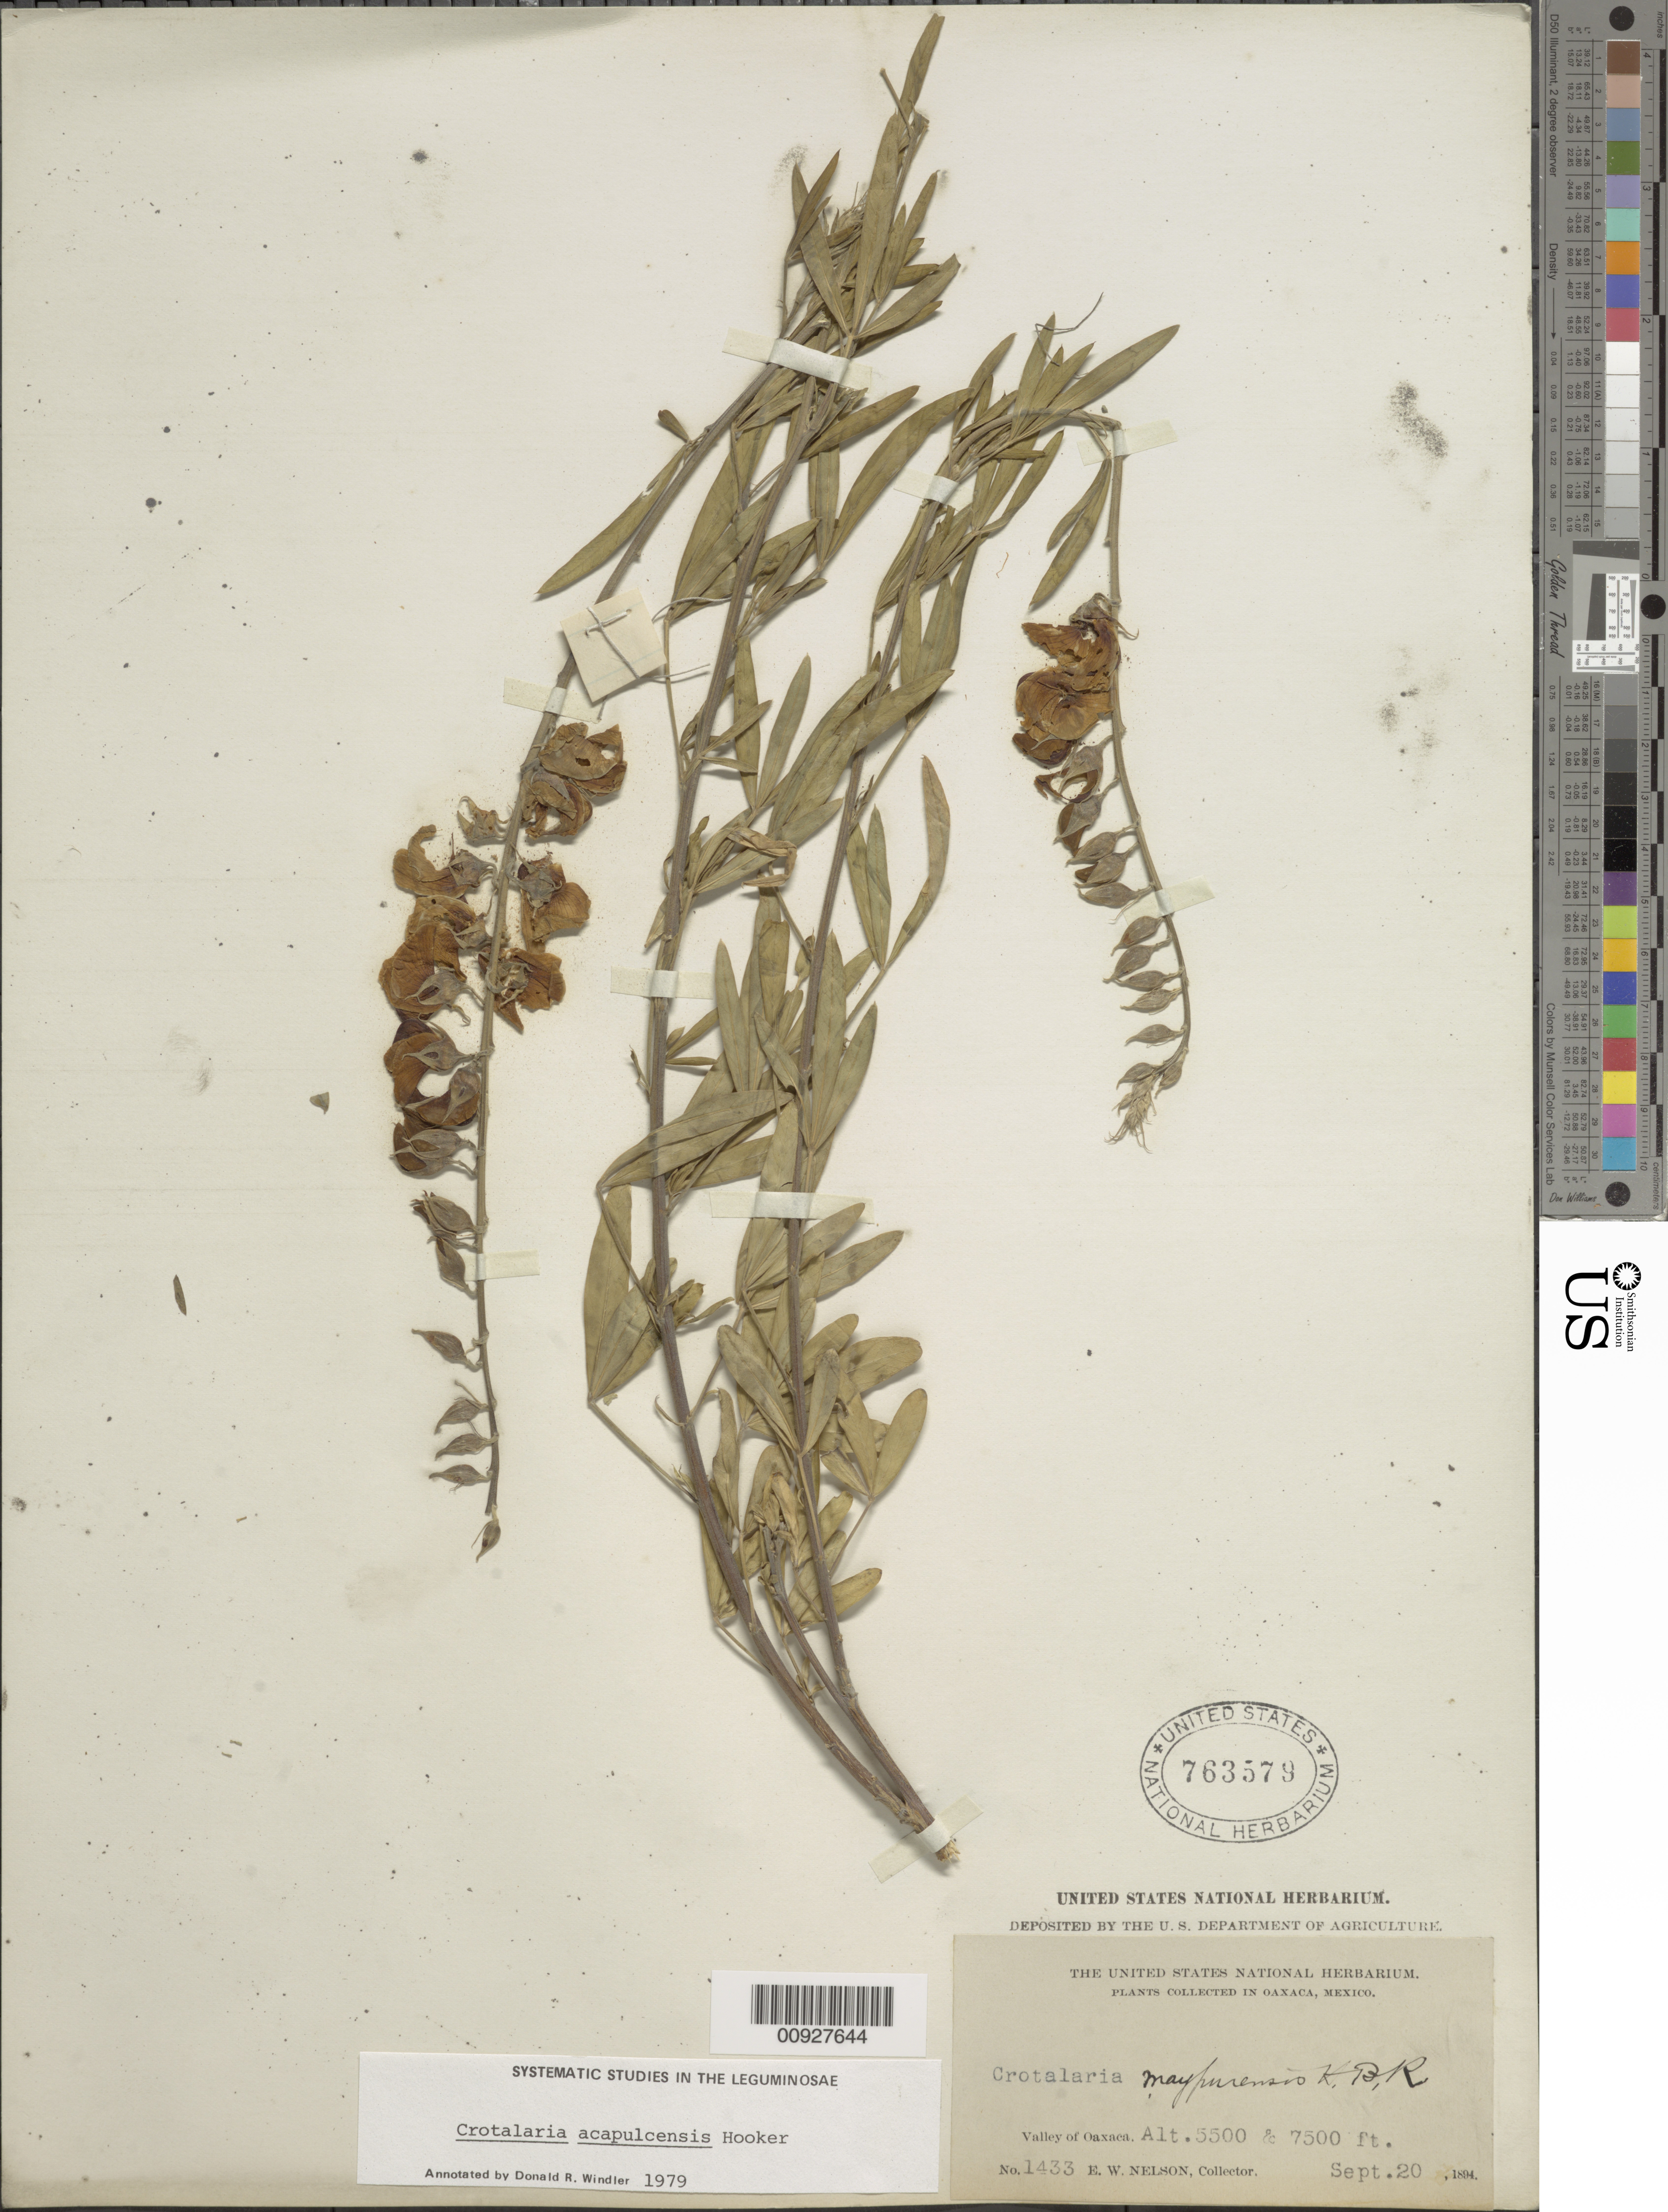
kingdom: Plantae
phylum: Tracheophyta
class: Magnoliopsida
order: Fabales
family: Fabaceae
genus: Crotalaria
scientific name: Crotalaria acapulcensis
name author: Hook. & Arn.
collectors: E. W. Nelson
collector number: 1433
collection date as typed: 20 Sep 1894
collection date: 1894-09-20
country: Mexico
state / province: Oaxaca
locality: Valley of Oaxaca.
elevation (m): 1676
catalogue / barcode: US 763579